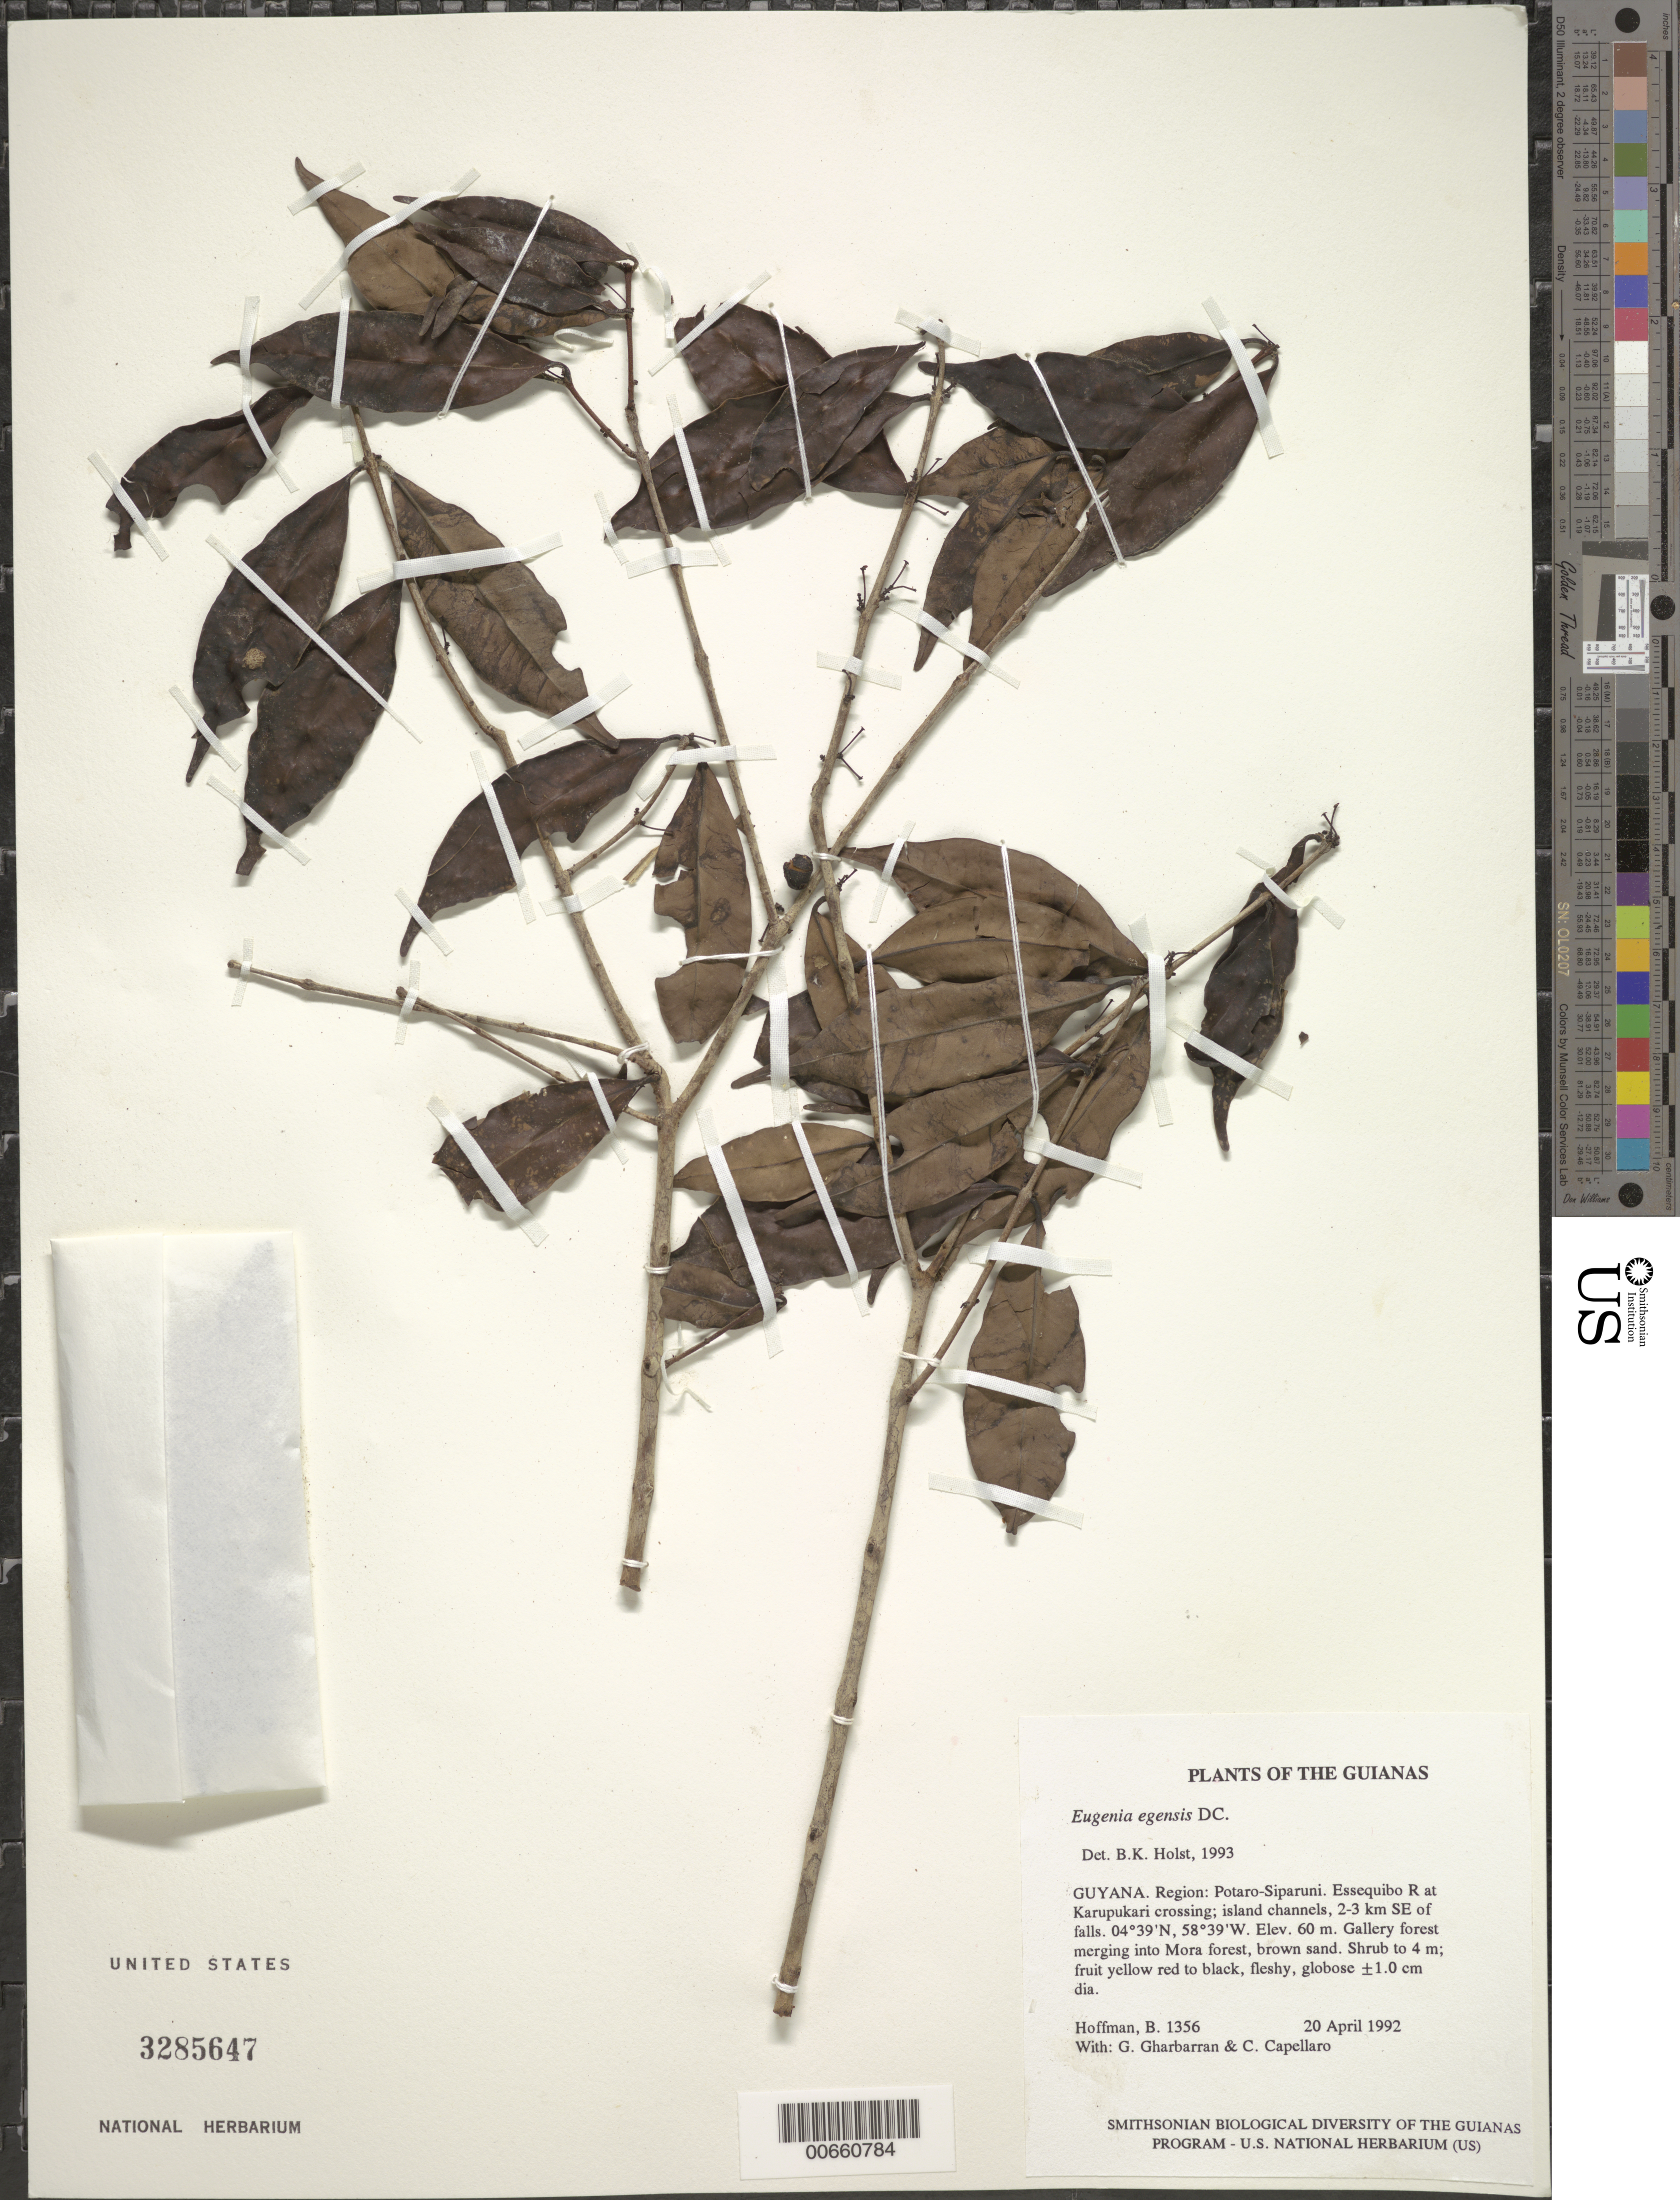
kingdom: Plantae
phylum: Tracheophyta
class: Magnoliopsida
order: Myrtales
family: Myrtaceae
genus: Eugenia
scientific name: Eugenia egensis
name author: DC.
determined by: Holst, Bruce K.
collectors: B. Hoffman, G. Gharbarran & C. Capellaro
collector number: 1356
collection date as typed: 20 April 1992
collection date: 1992-04-20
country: Guyana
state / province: Potaro-Siparuni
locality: Essequibo River at Karupukari crossing; island channels, 2-3 km SE of falls. Iwokrama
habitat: Gallery forest merging into Mora forest, brown sand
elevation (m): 60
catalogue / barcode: US 3285647